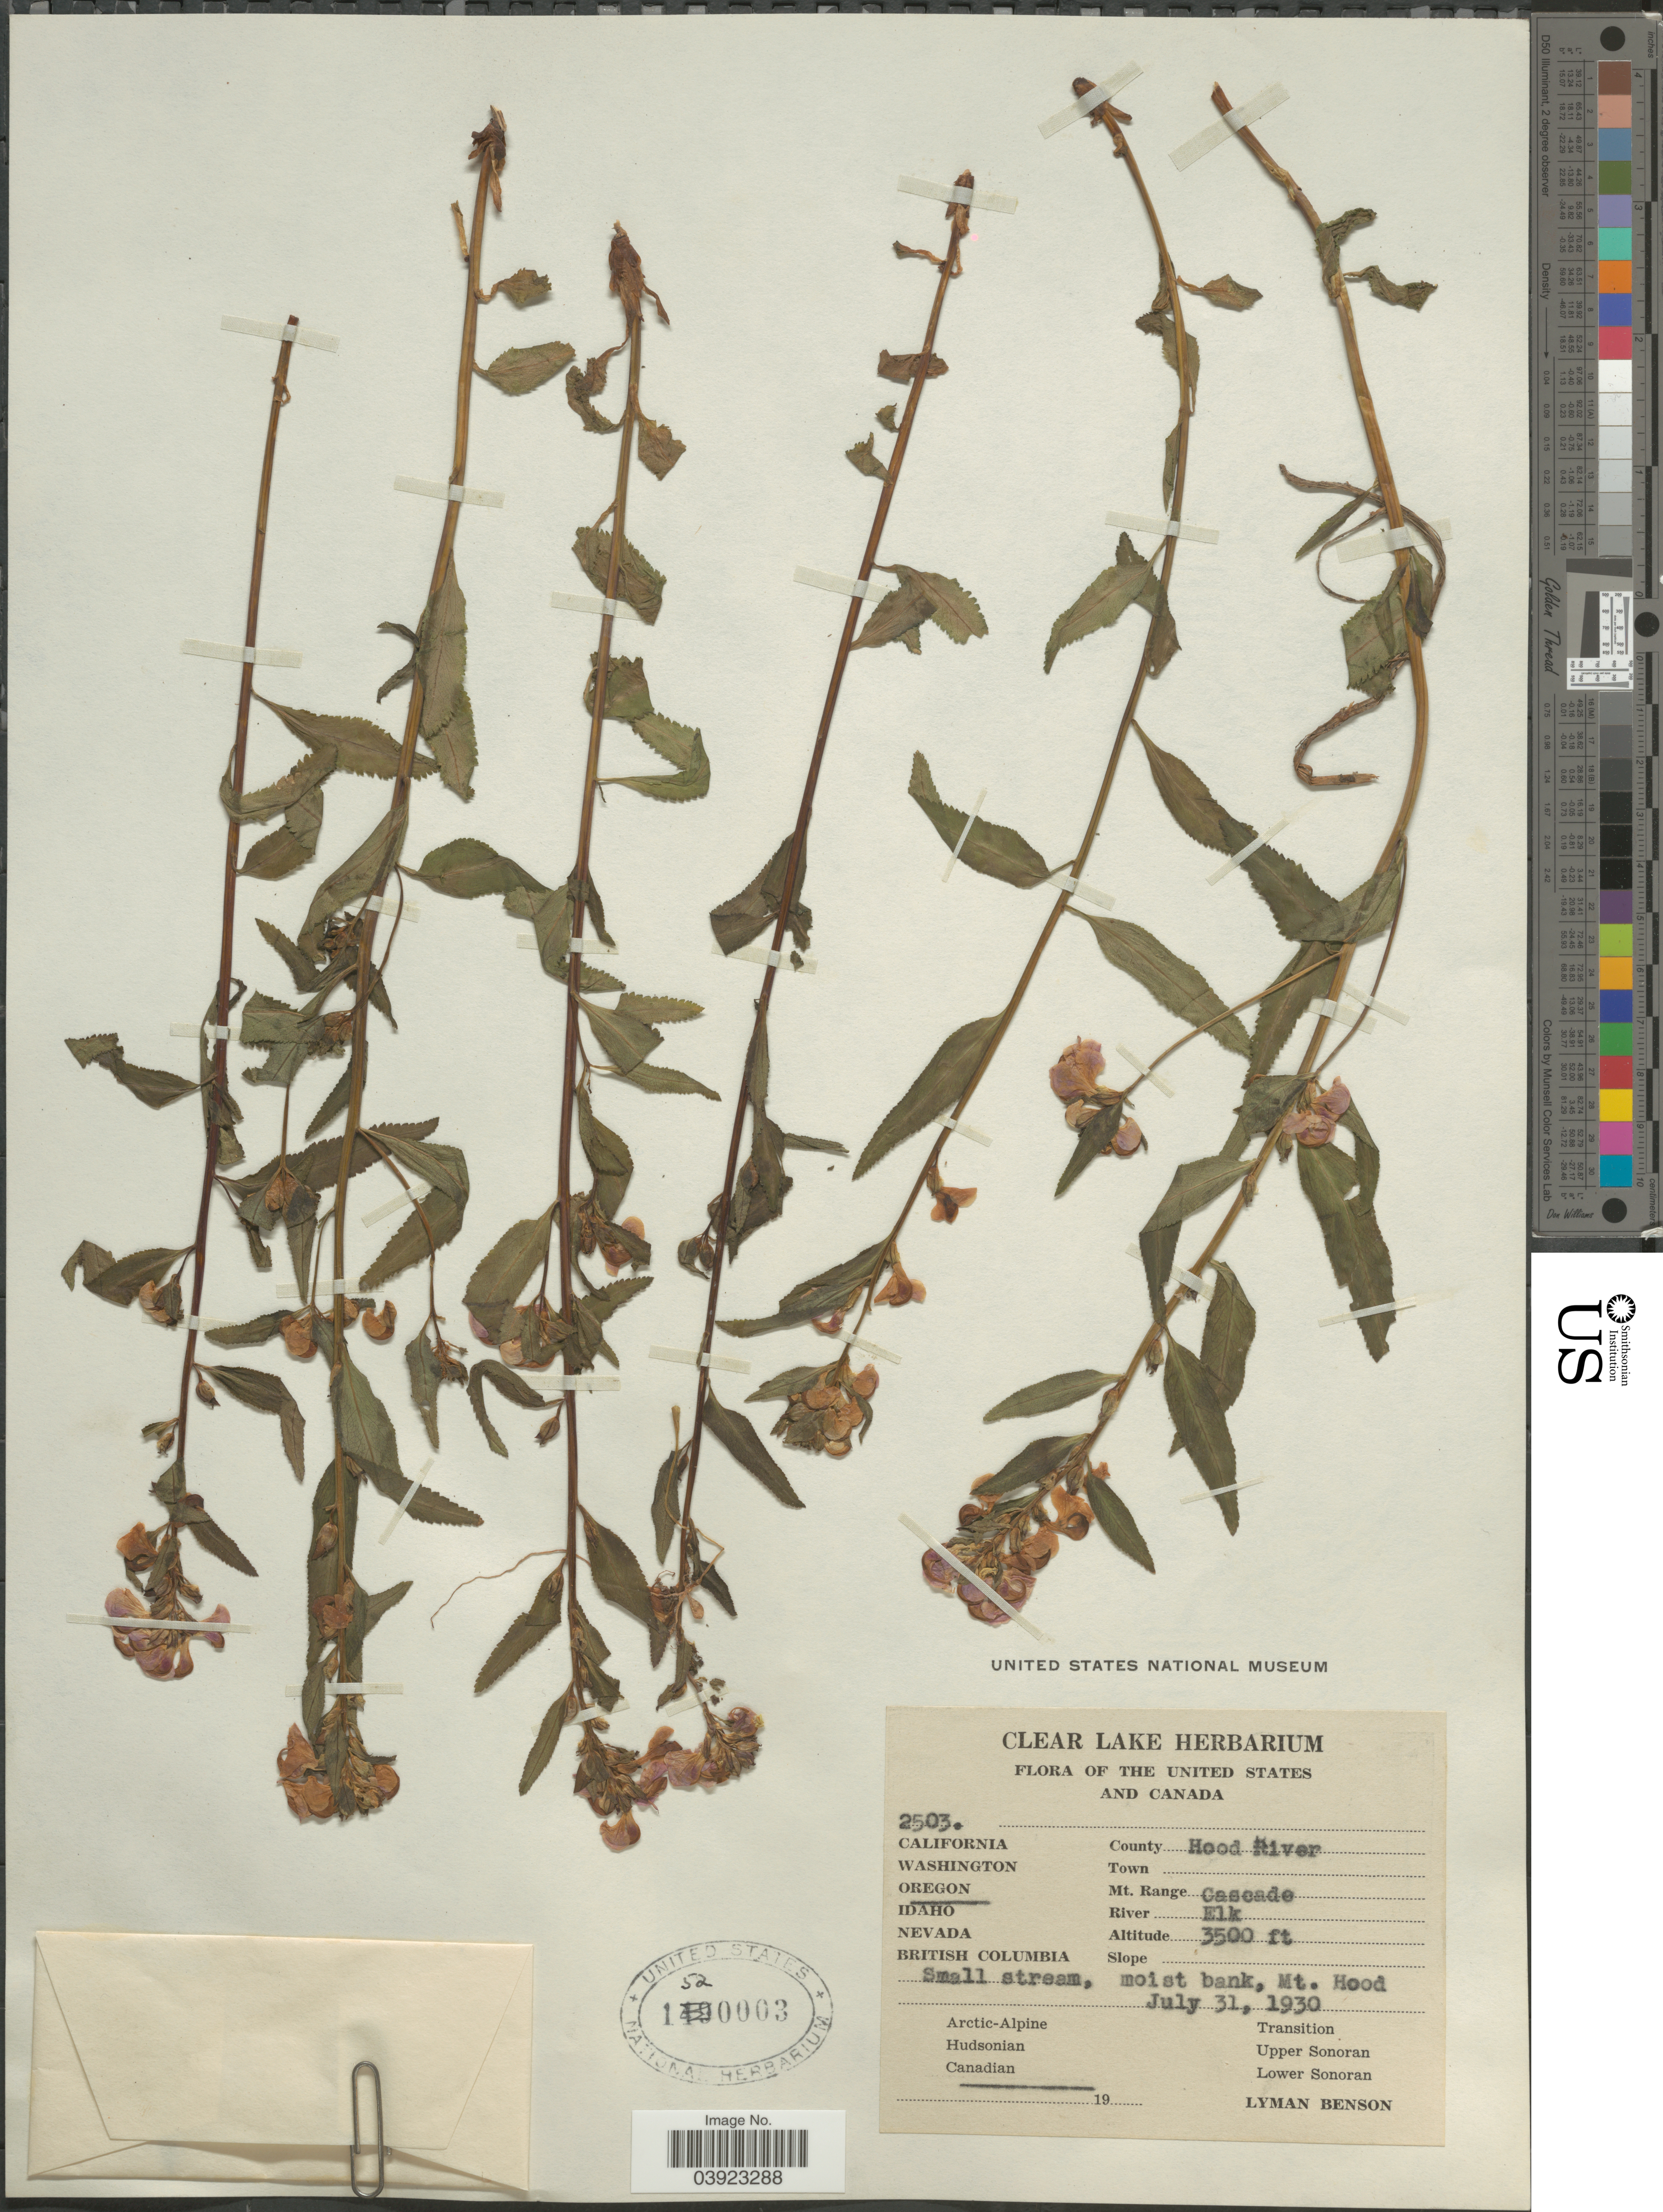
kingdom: Plantae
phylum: Tracheophyta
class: Magnoliopsida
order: Lamiales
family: Orobanchaceae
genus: Pedicularis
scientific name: Pedicularis racemosa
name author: Douglas ex Benth.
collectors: L. D. Benson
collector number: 2503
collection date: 1930-07-31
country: United States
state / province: Oregon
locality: County Hood River. Mt. Range Cascade. River Elk. Mt. Hood. Canadian.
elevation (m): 1067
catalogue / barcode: US 1520003